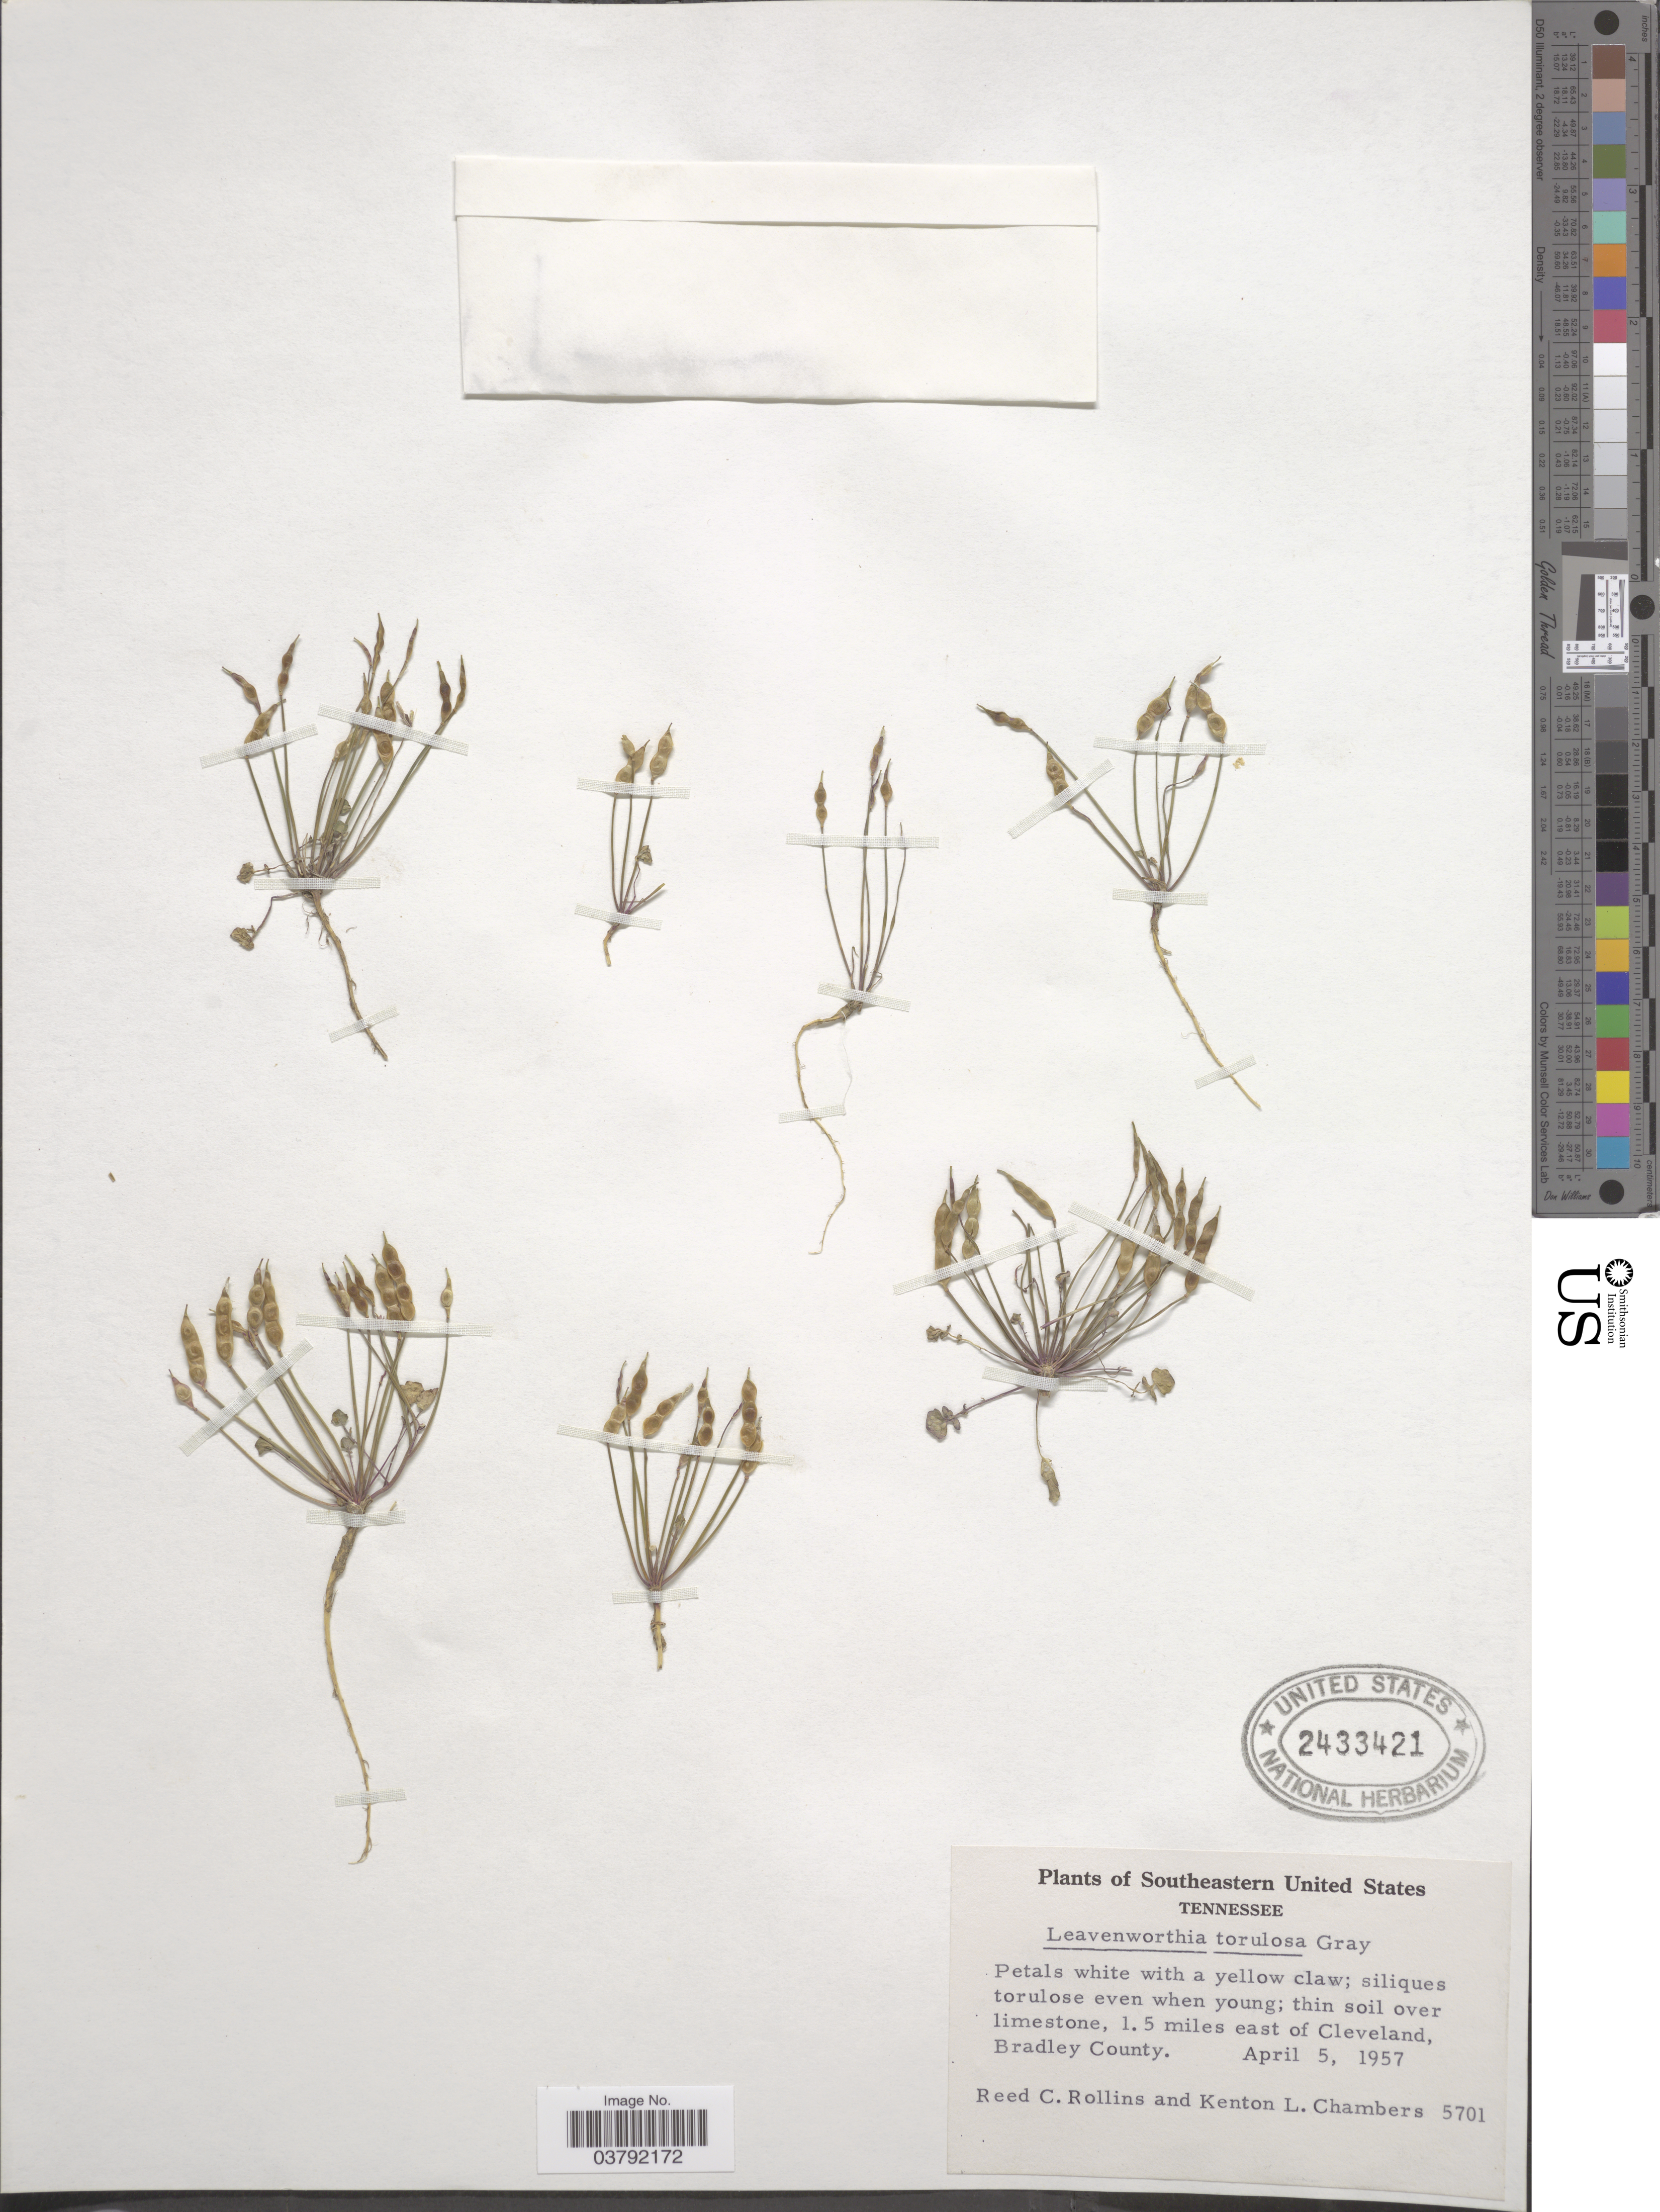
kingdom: Plantae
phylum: Tracheophyta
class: Magnoliopsida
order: Brassicales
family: Brassicaceae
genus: Leavenworthia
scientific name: Leavenworthia torulosa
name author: A. Gray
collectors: R. C. Rollins & K. L. Chambers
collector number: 5701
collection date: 1957-04-05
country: United States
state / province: Tennessee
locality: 1.5 miles east of Cleveland, Bradley County.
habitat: thin soil over limestone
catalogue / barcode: US 2433421